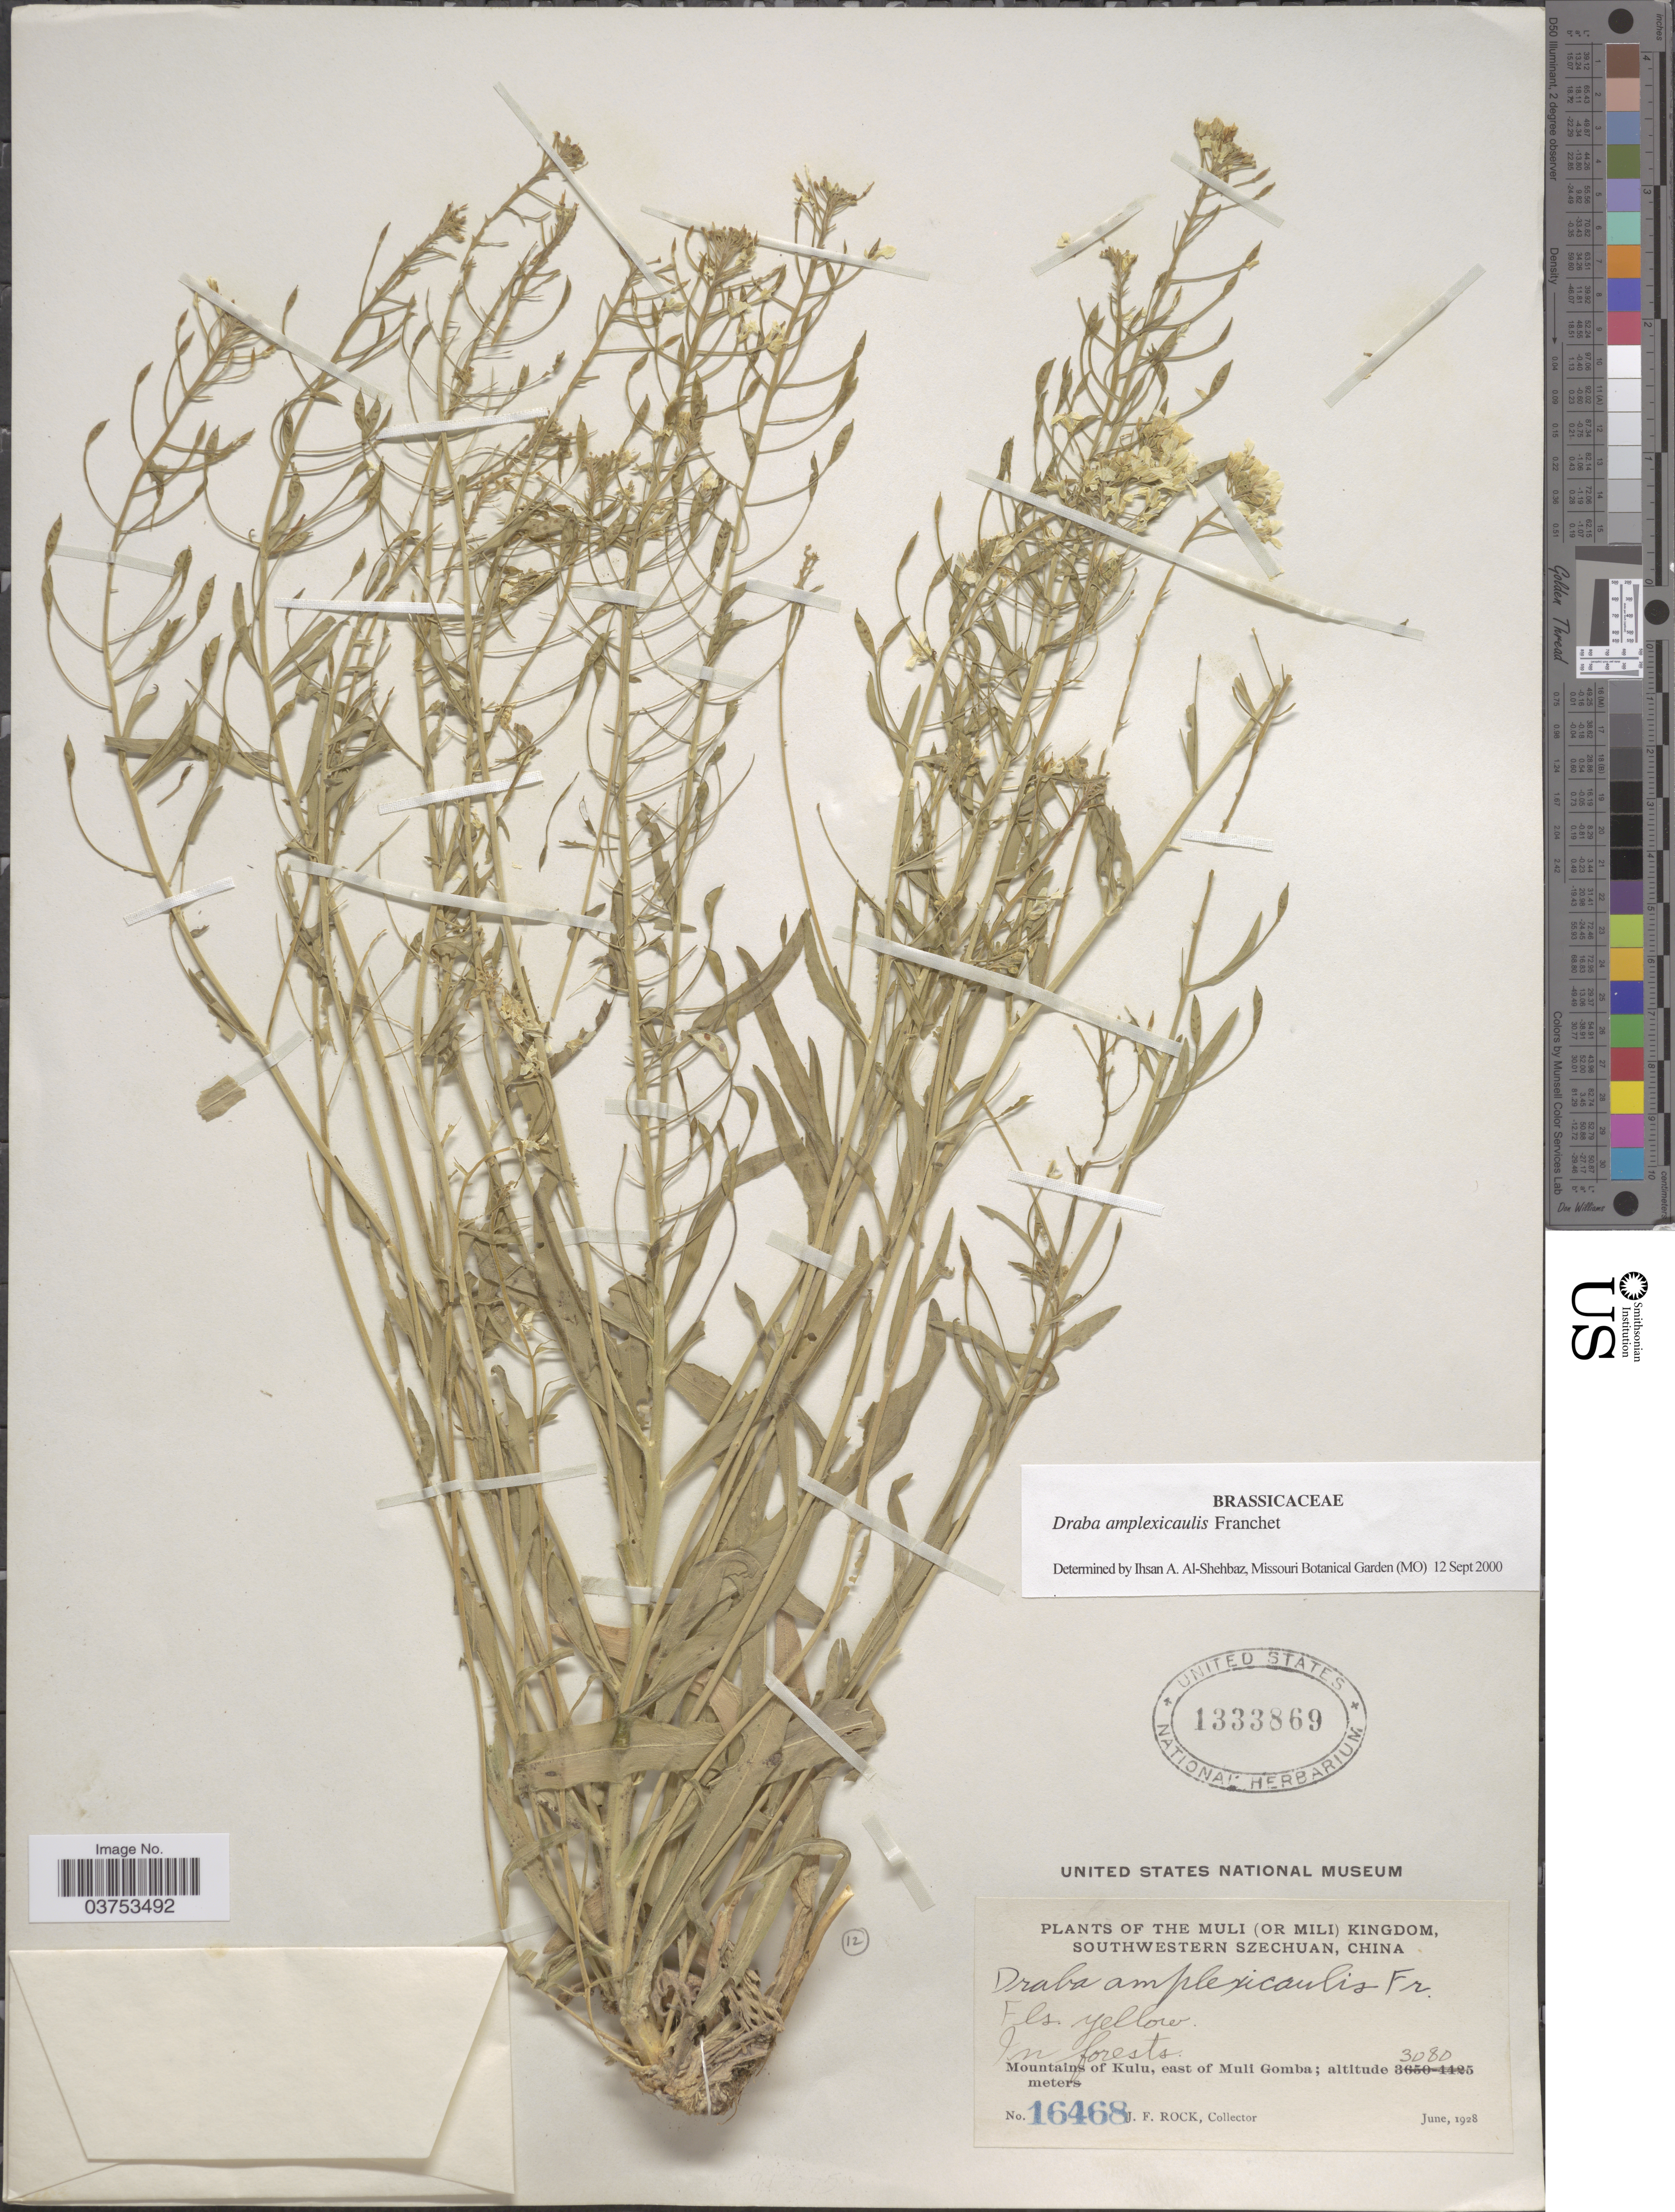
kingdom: Plantae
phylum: Tracheophyta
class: Magnoliopsida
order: Brassicales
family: Brassicaceae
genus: Draba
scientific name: Draba amplexicaulis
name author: Franch.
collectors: J. Rock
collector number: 16468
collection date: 1928-06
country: China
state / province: Sichuan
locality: The Muli (or Mili) Kingdom, Southwestern Szechuan. Mountains of Kulu, east of Muli Gomba.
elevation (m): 3080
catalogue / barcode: US 1333869